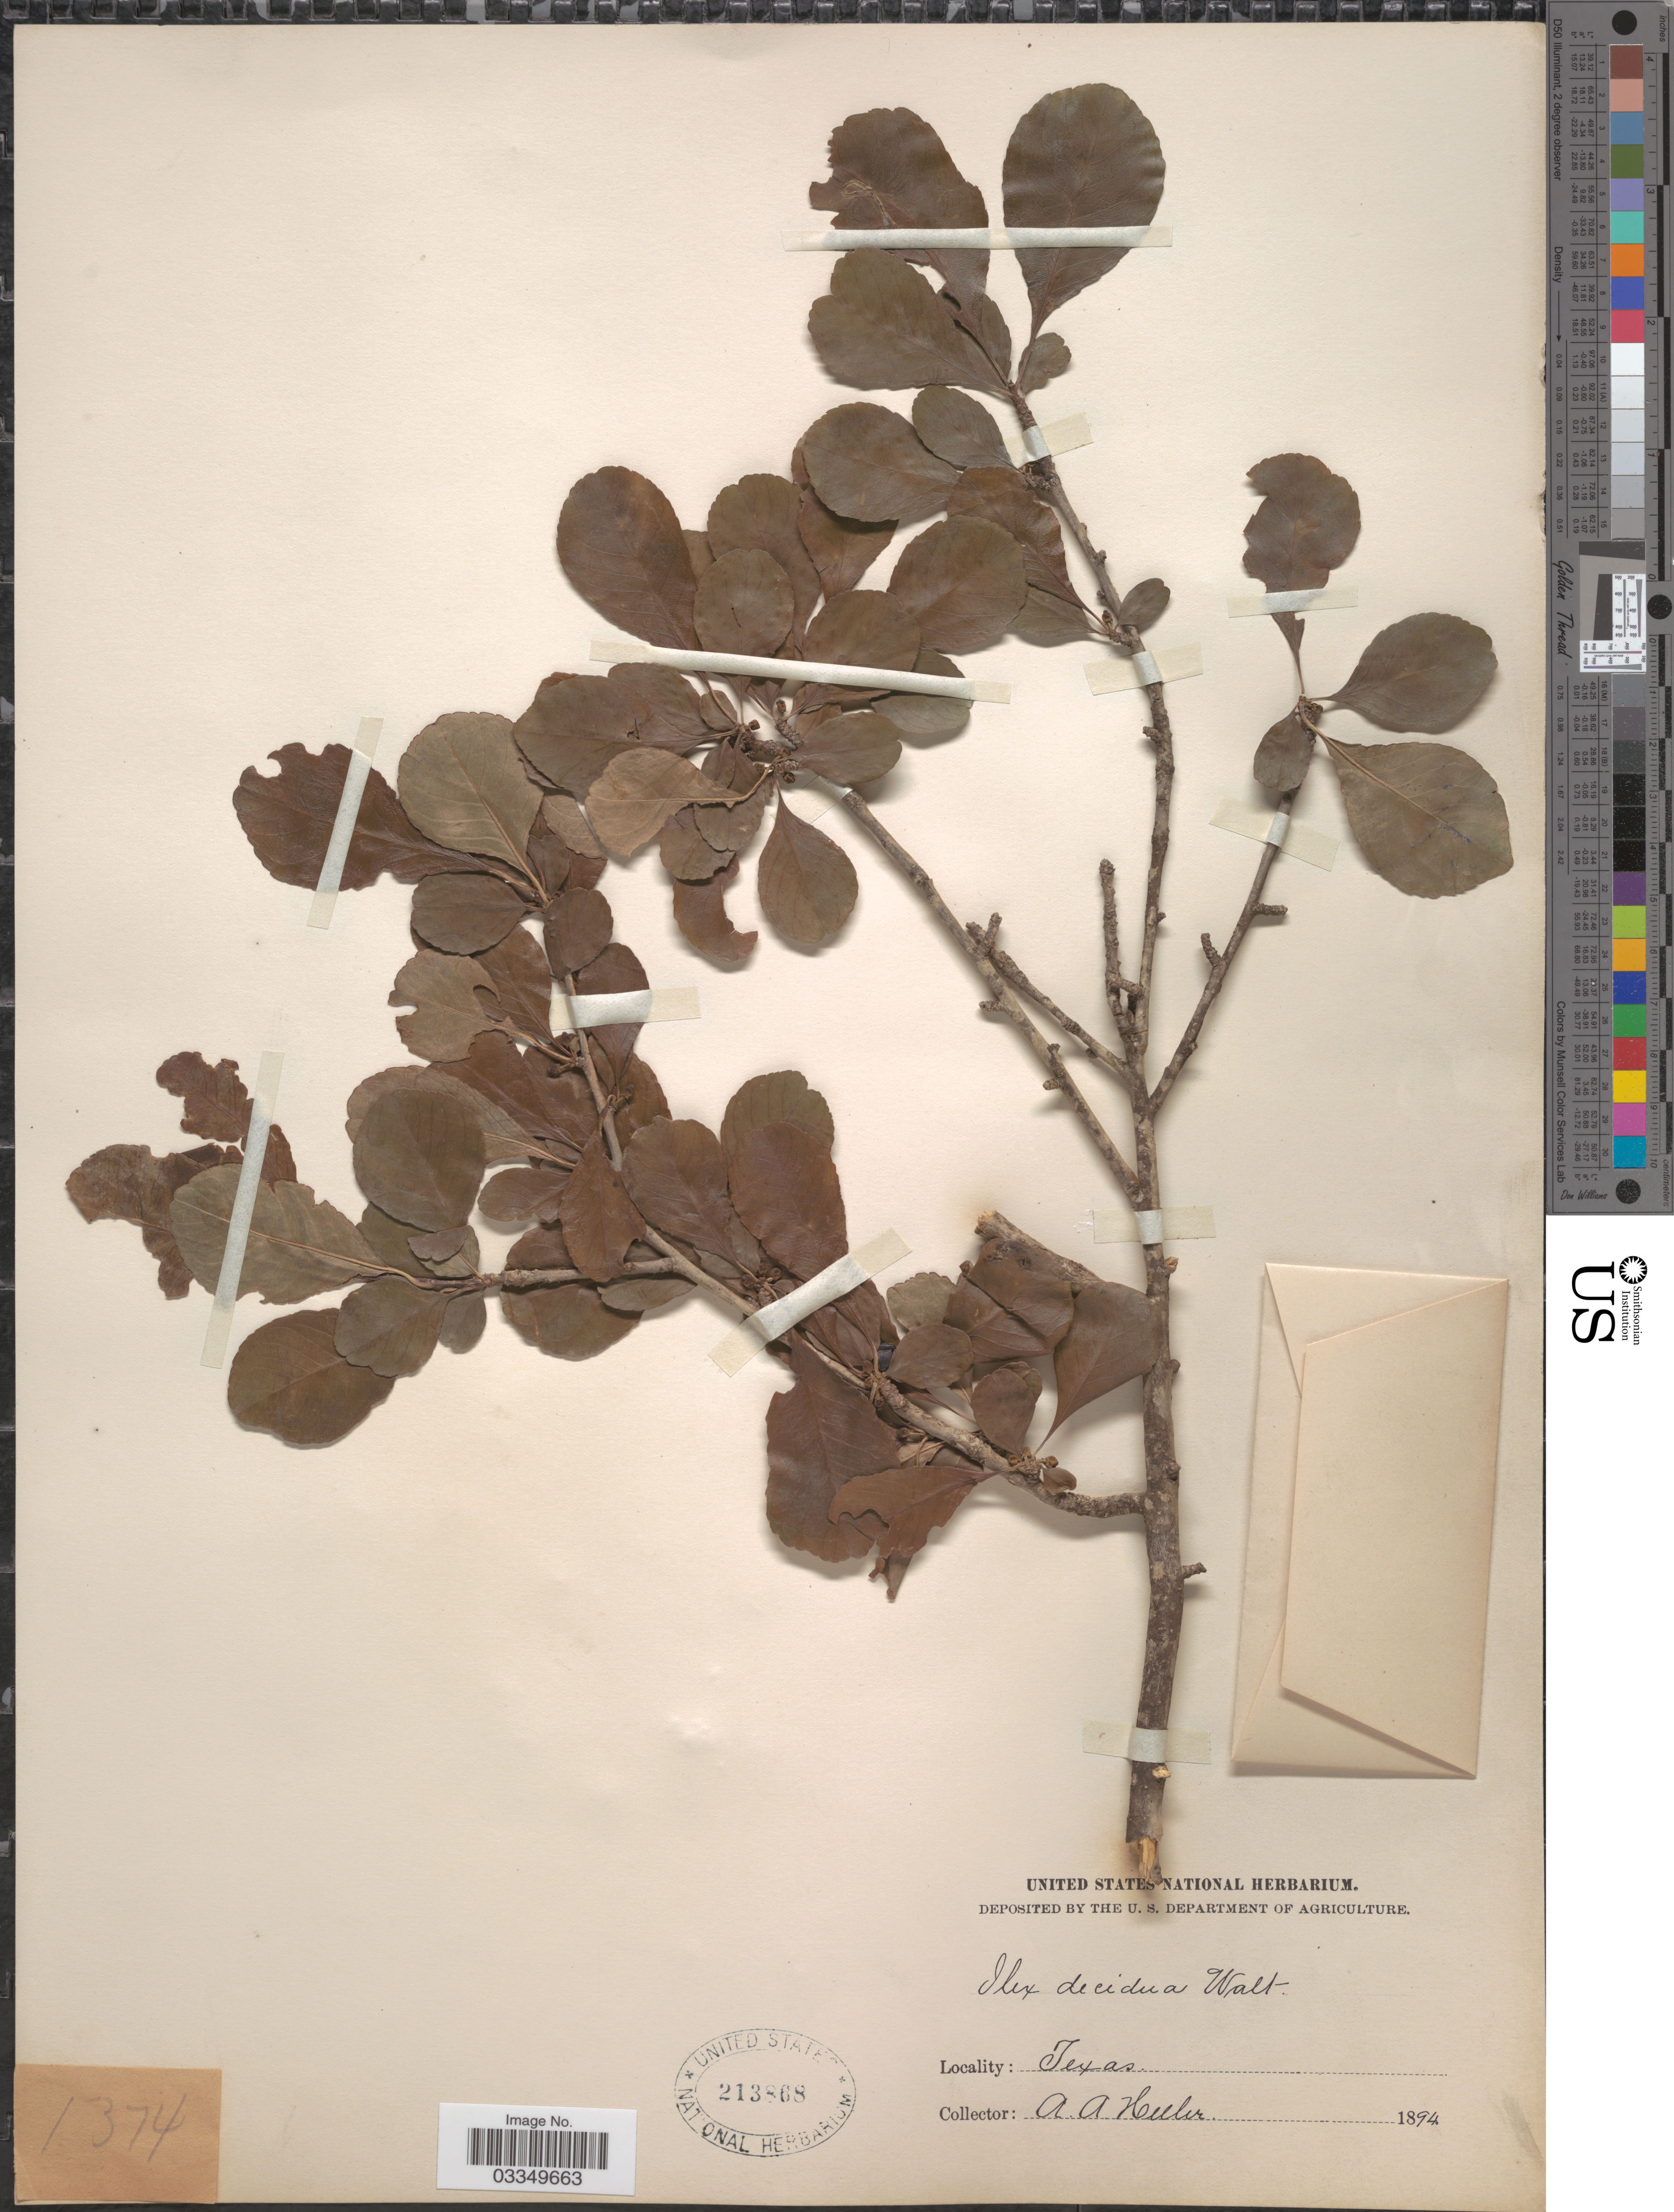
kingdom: Plantae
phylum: Tracheophyta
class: Magnoliopsida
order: Aquifoliales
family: Aquifoliaceae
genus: Ilex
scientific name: Ilex decidua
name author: Walter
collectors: A. A. Heller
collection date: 1894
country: United States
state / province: Texas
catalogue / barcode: US 213868